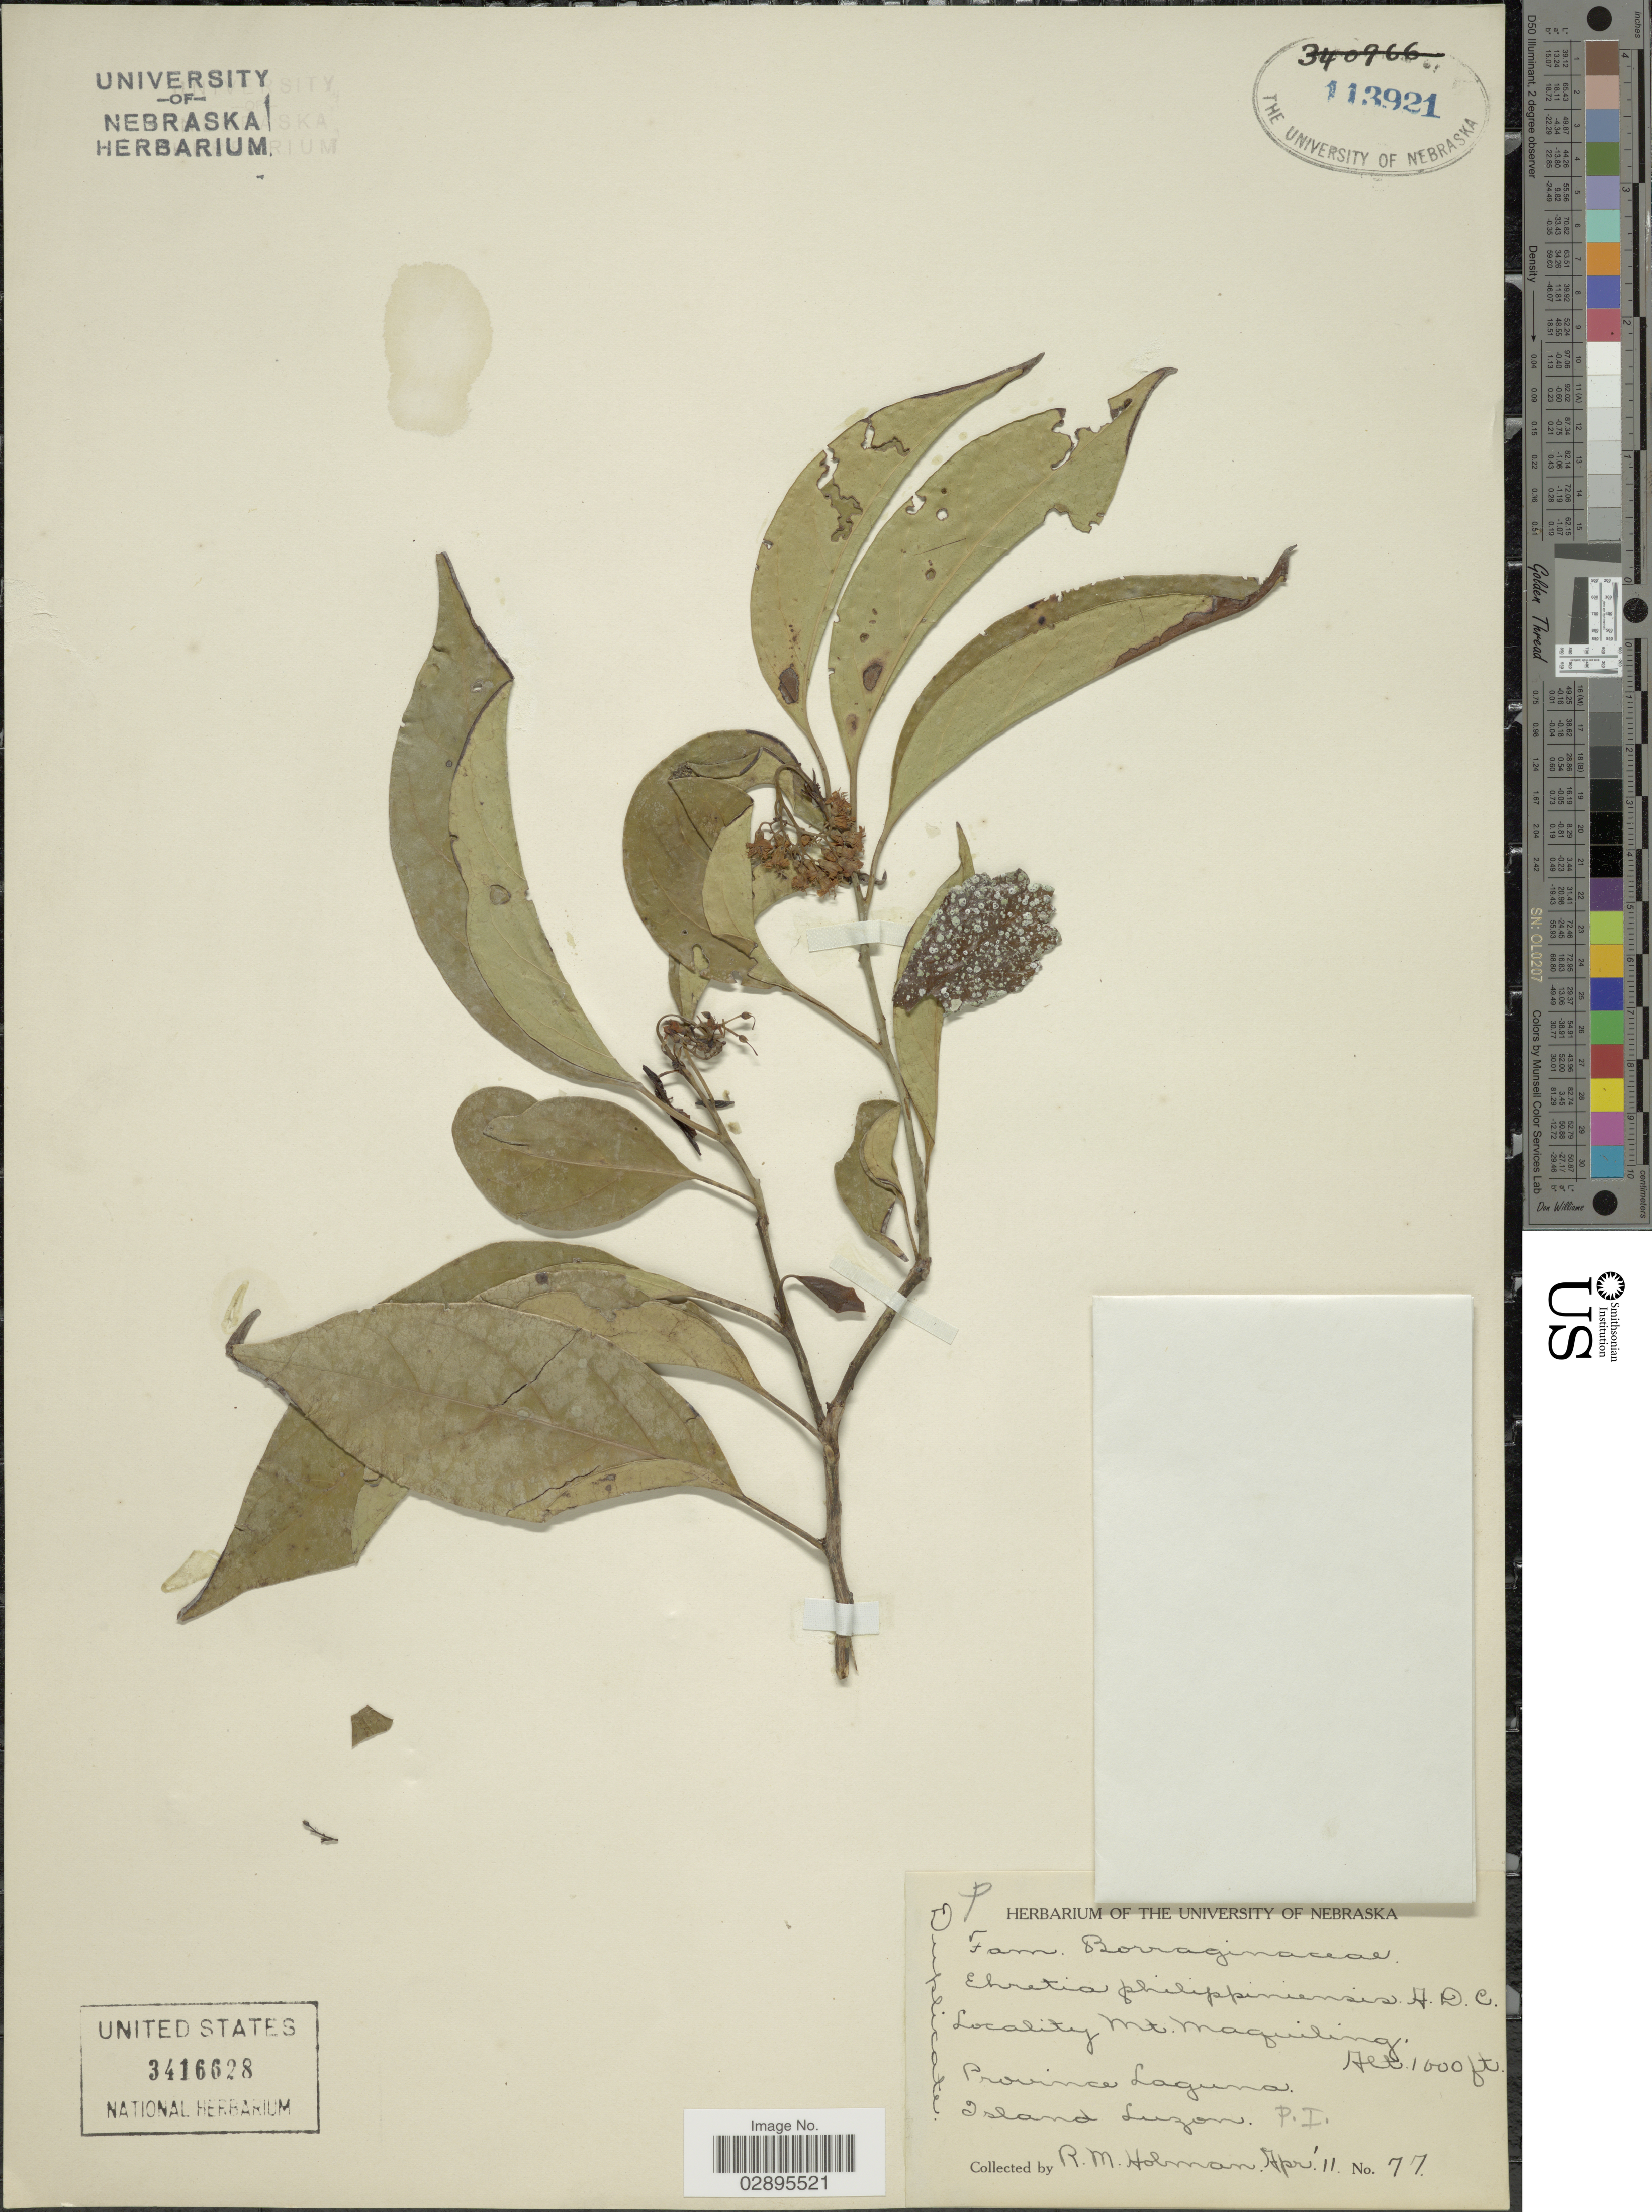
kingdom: Plantae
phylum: Tracheophyta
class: Magnoliopsida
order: Boraginales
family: Ehretiaceae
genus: Ehretia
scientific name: Ehretia philippinensis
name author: A. DC.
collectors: R. Holman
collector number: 77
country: Philippines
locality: Mt. Maquiling. Province of Laguna. Island of Luzon P.I.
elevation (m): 305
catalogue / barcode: US 3416628